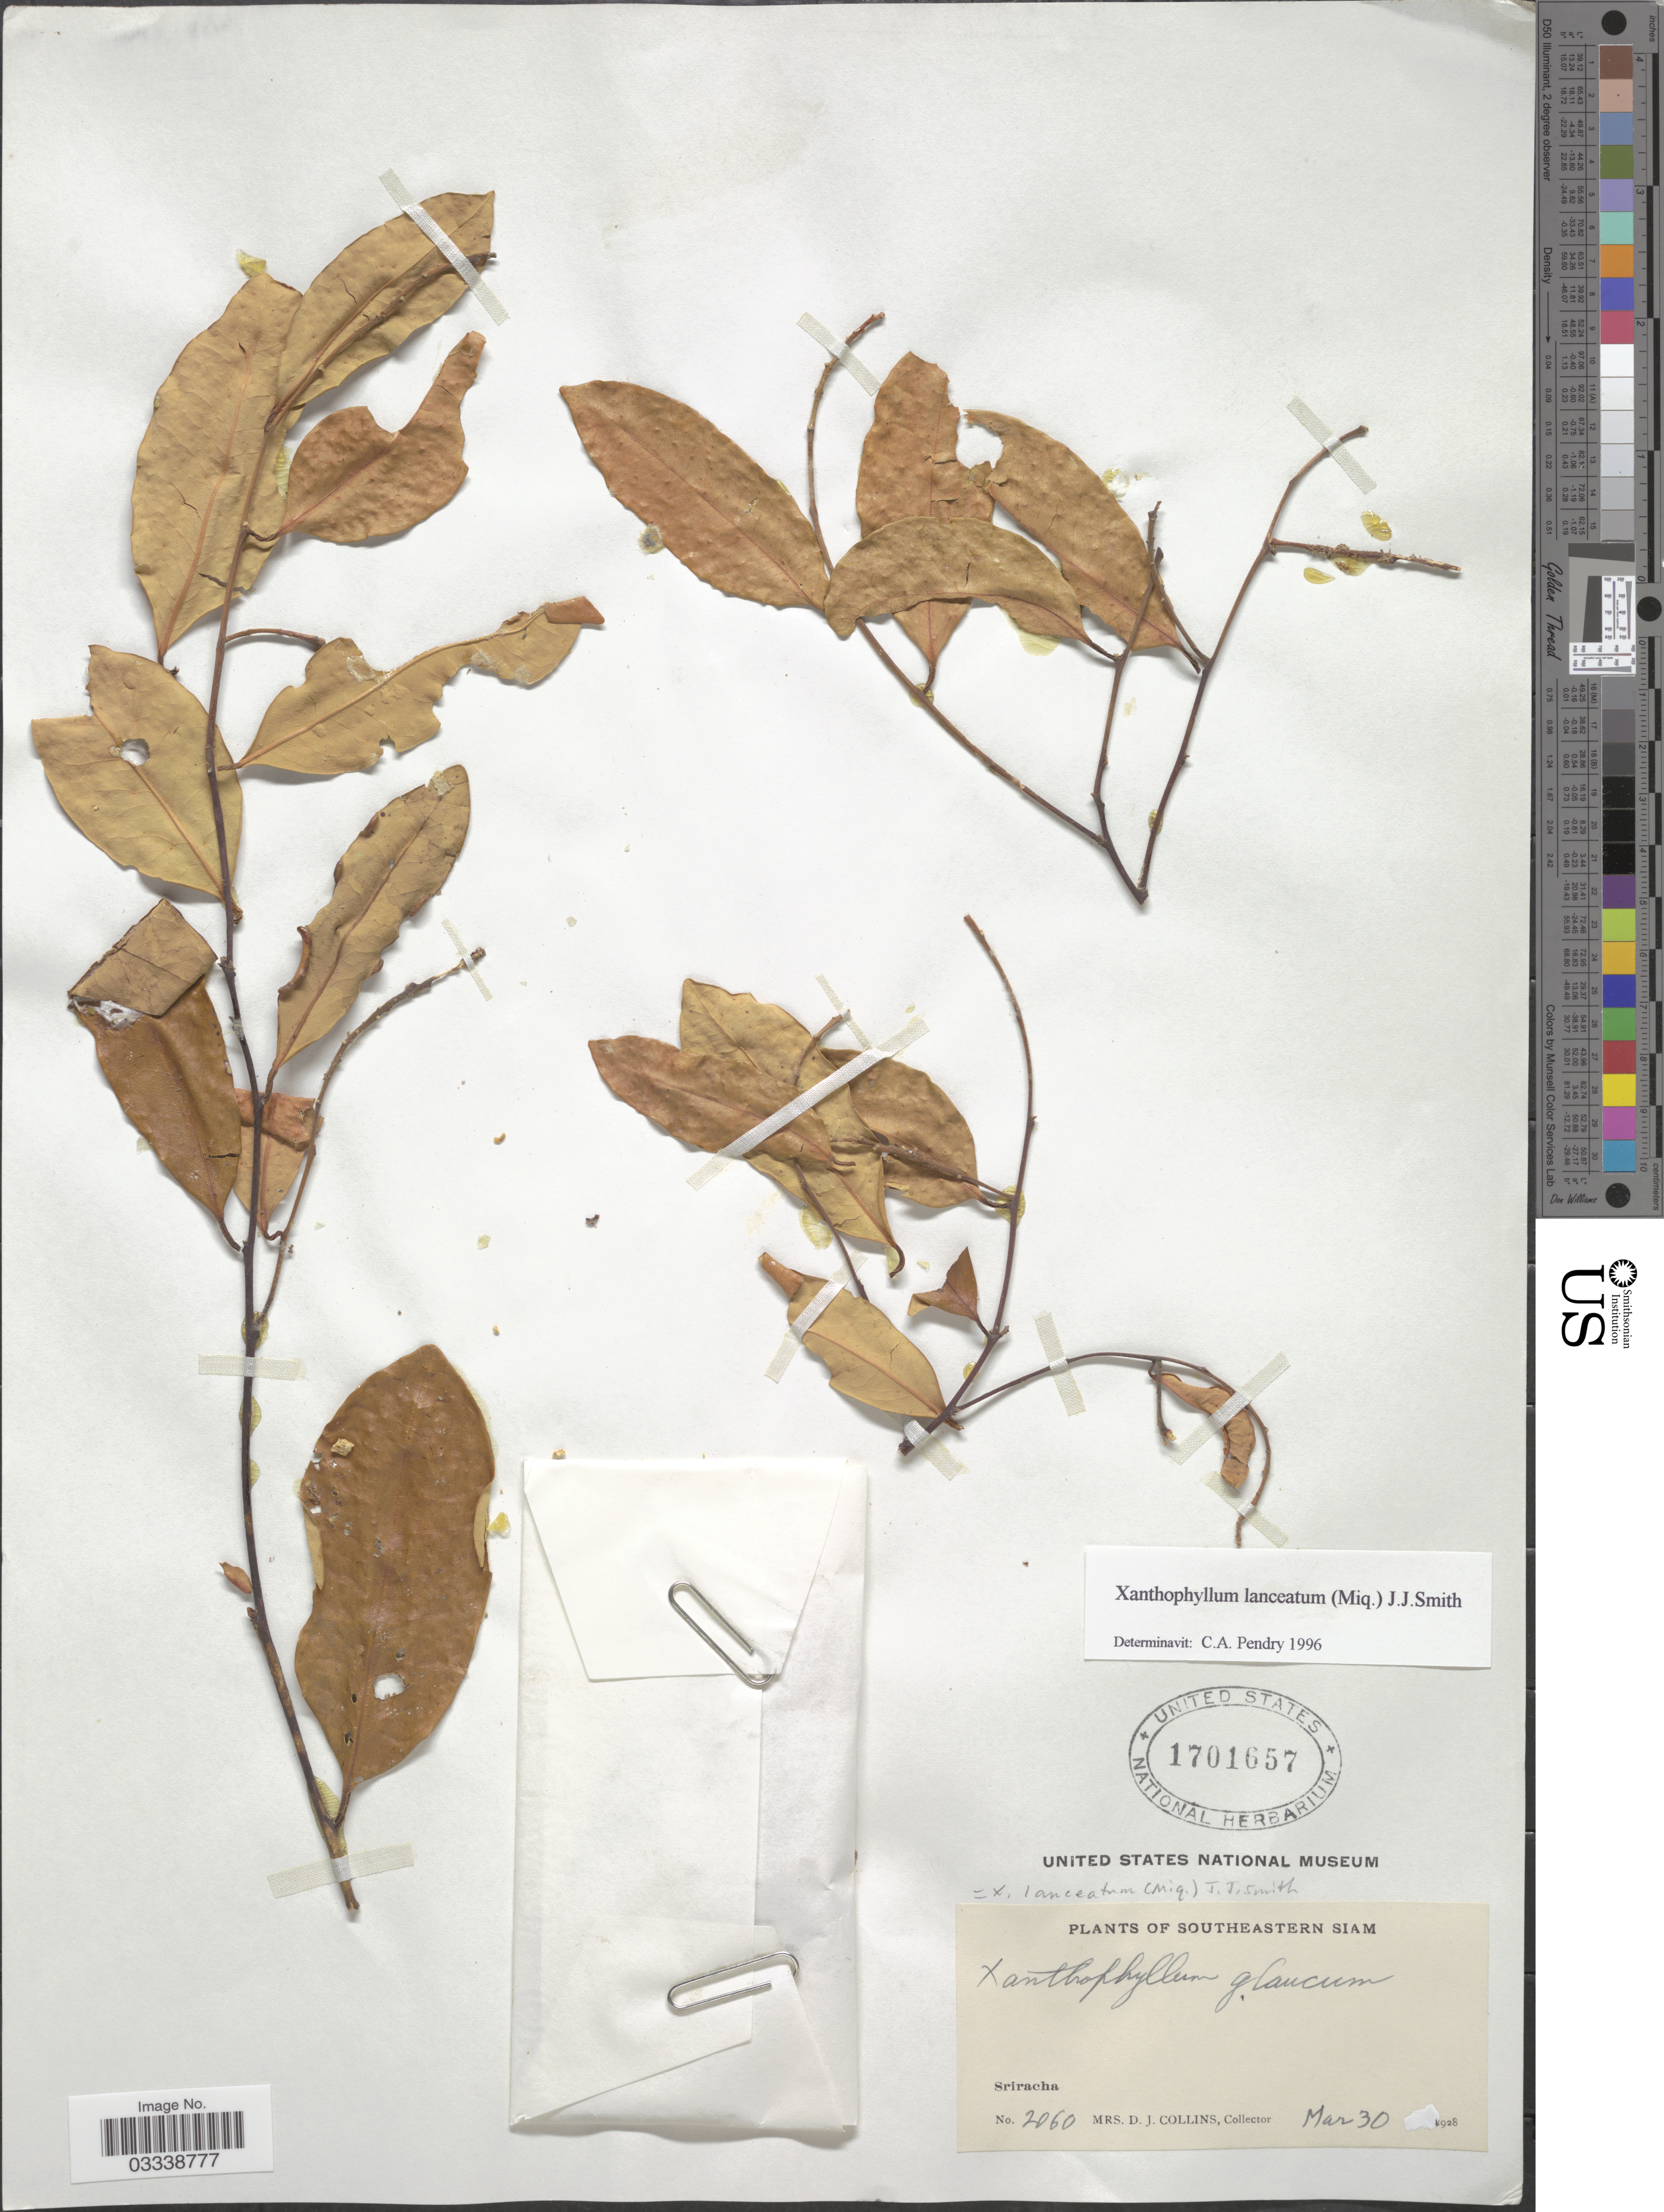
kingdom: Plantae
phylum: Tracheophyta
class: Magnoliopsida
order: Fabales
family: Polygalaceae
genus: Xanthophyllum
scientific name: Xanthophyllum lanceatum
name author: J.J. Sm.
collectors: Mrs. D. J. Collins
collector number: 2060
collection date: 1928-03-30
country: Thailand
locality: Southeastern Siam. Sriracha.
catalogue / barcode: US 1701657